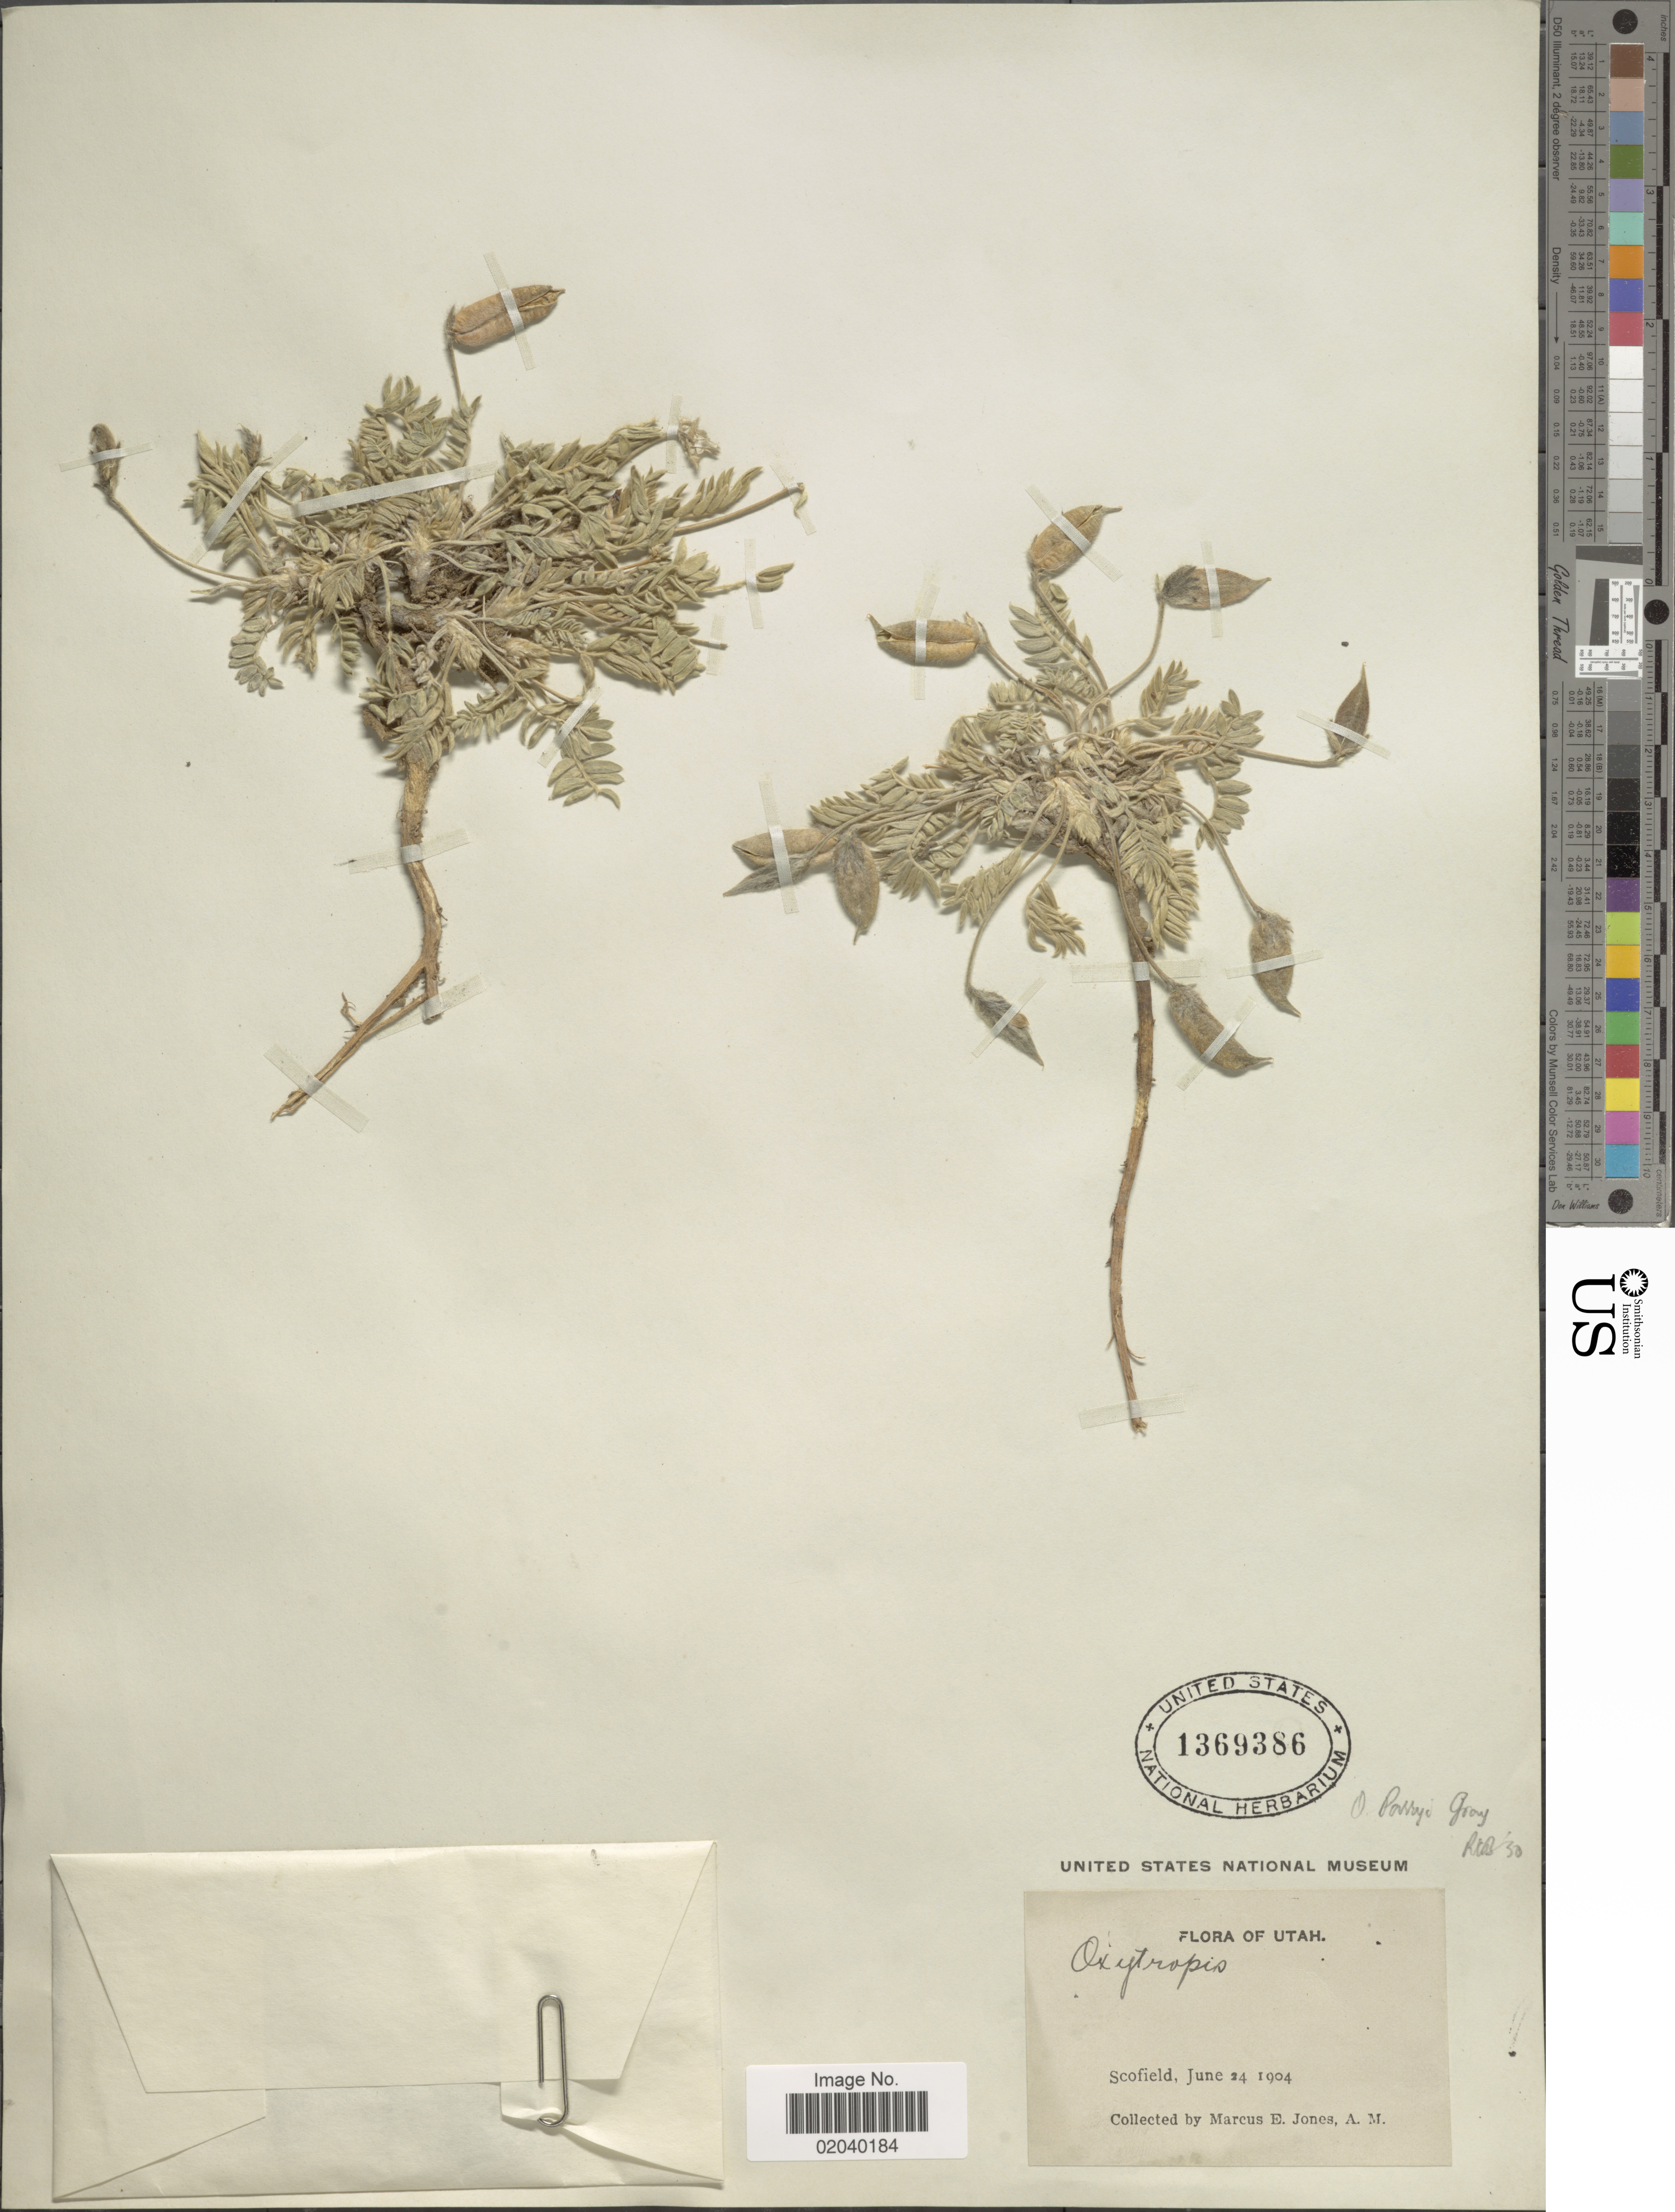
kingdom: Plantae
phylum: Tracheophyta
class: Magnoliopsida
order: Fabales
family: Fabaceae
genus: Oxytropis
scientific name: Oxytropis parryi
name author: A. Gray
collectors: M. E. Jones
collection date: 1904-06-24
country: United States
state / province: Utah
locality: Scofield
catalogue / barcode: US 1369386